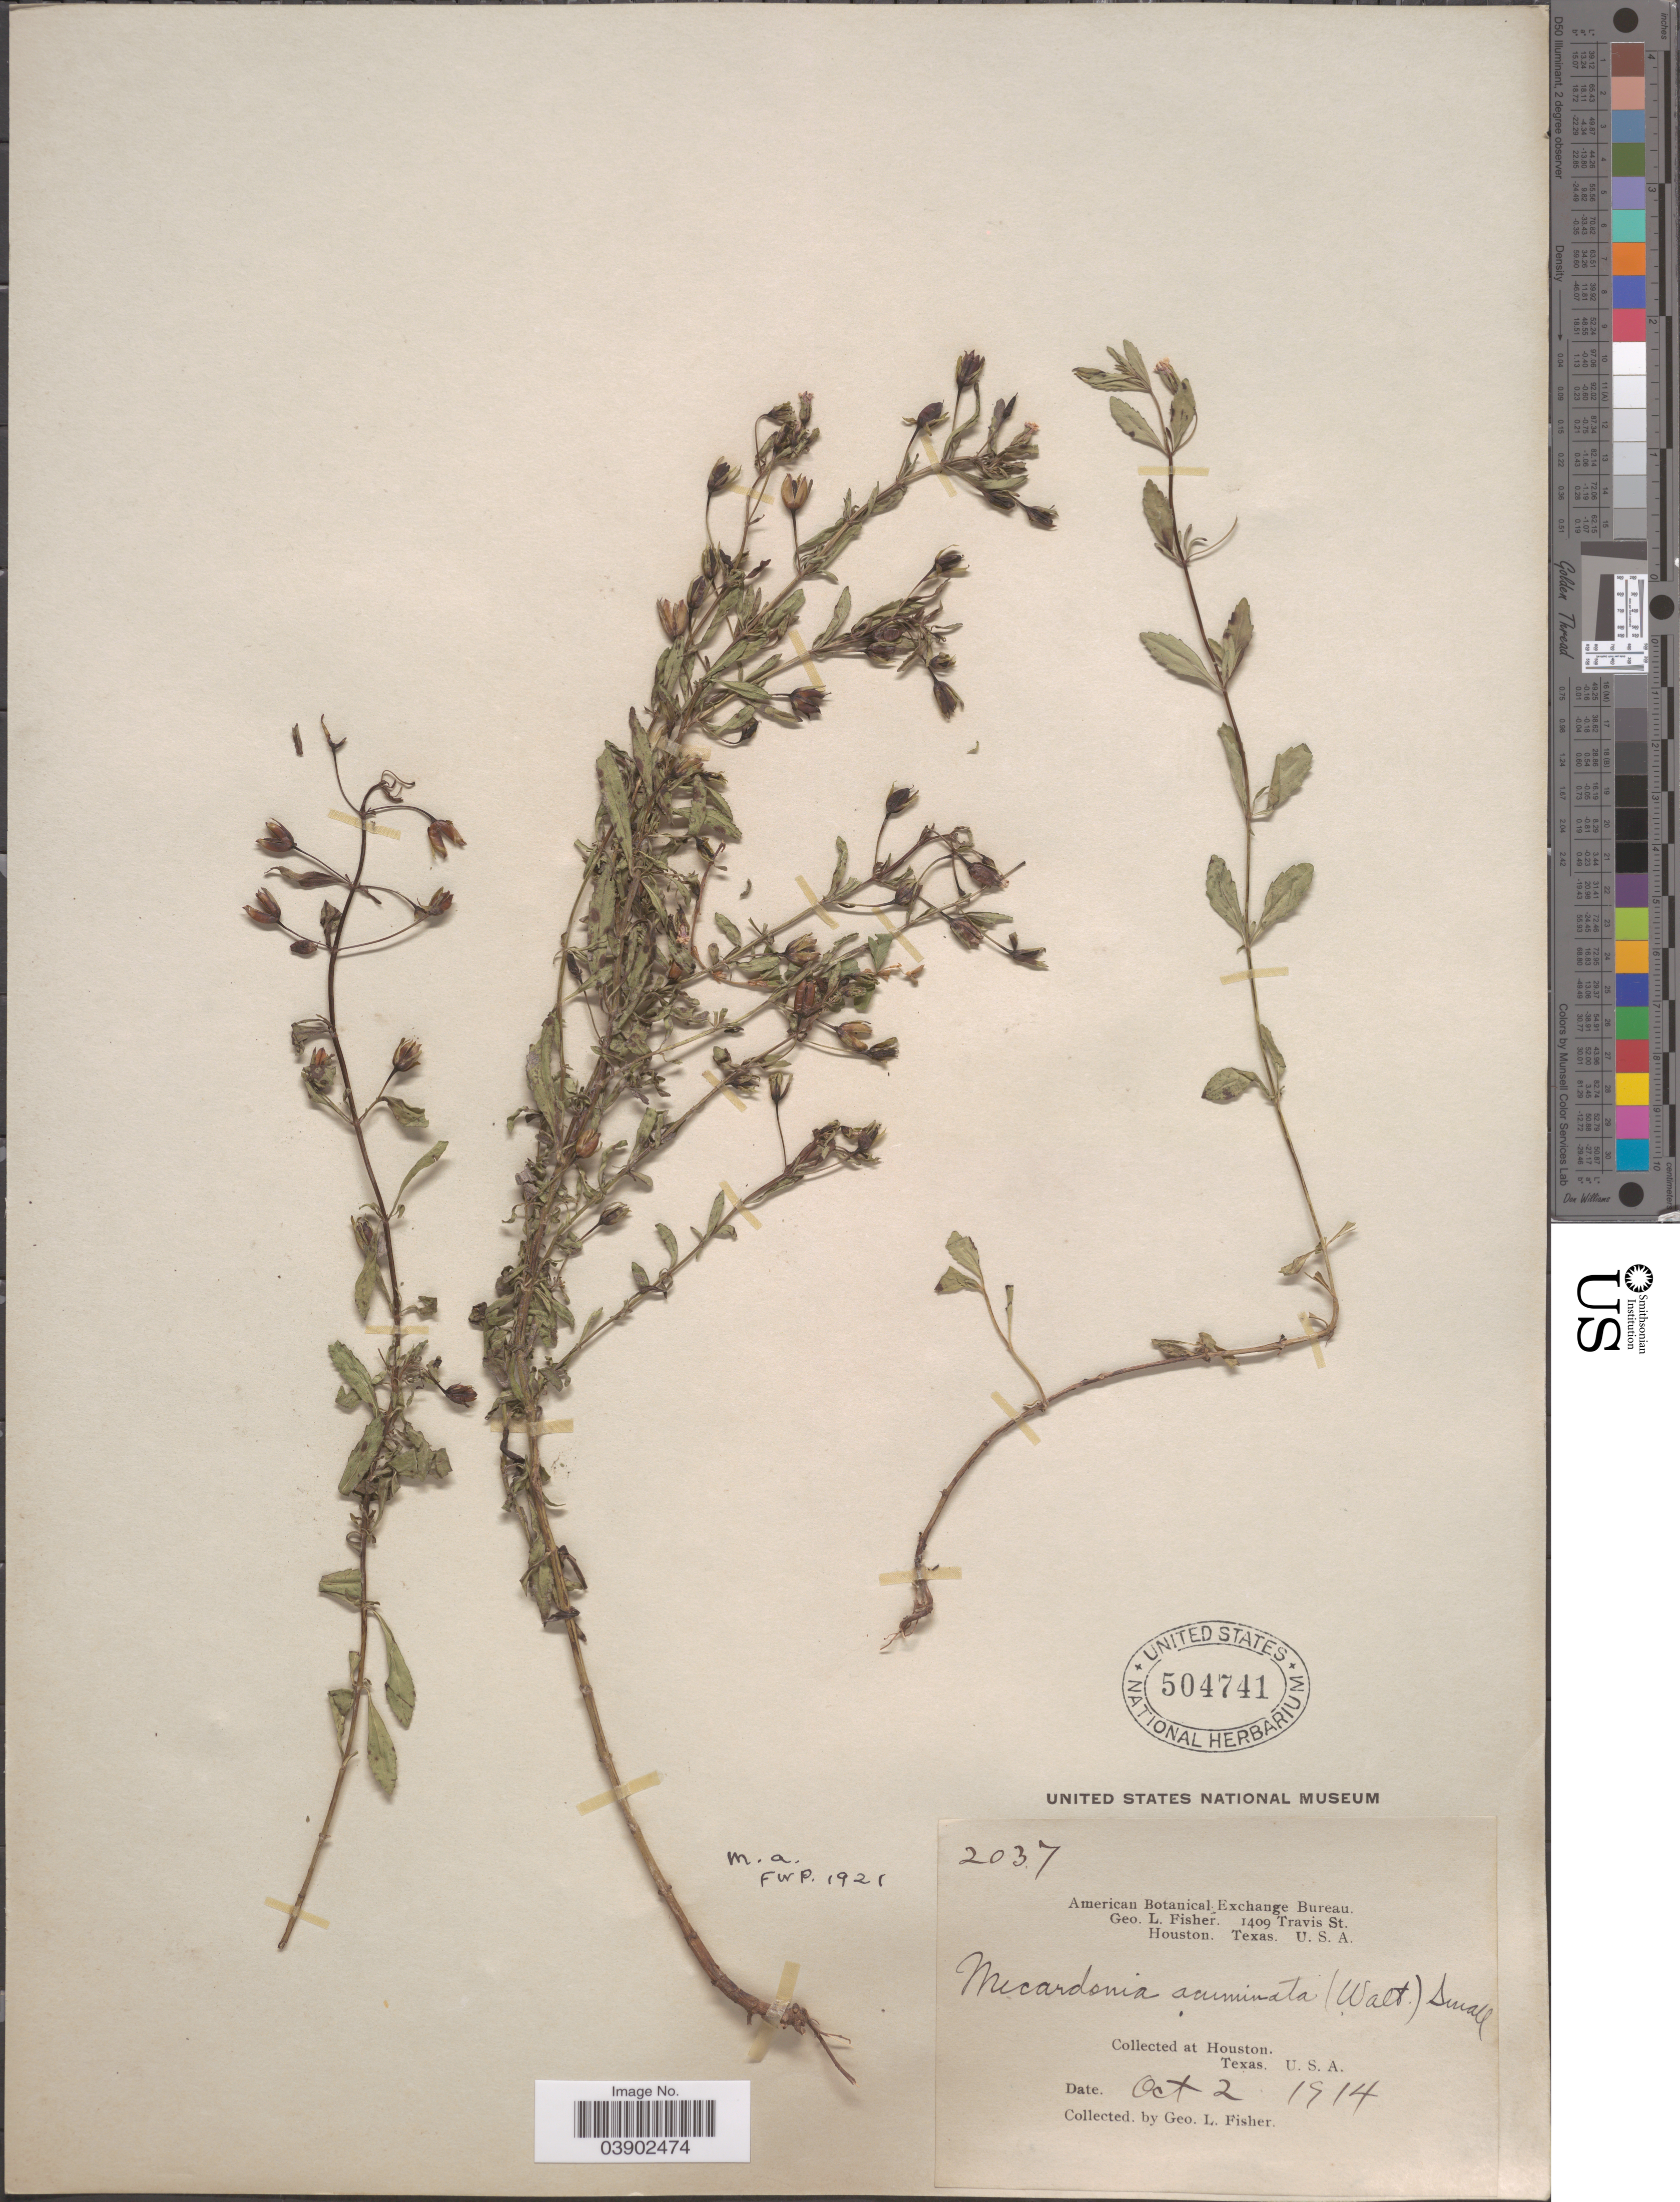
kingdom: Plantae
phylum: Tracheophyta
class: Magnoliopsida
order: Lamiales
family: Plantaginaceae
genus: Mecardonia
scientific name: Mecardonia acuminata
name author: (Walter) Small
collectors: G. L. Fisher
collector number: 2037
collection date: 1914-10-02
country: United States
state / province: Texas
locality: Houston.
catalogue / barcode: US 504741